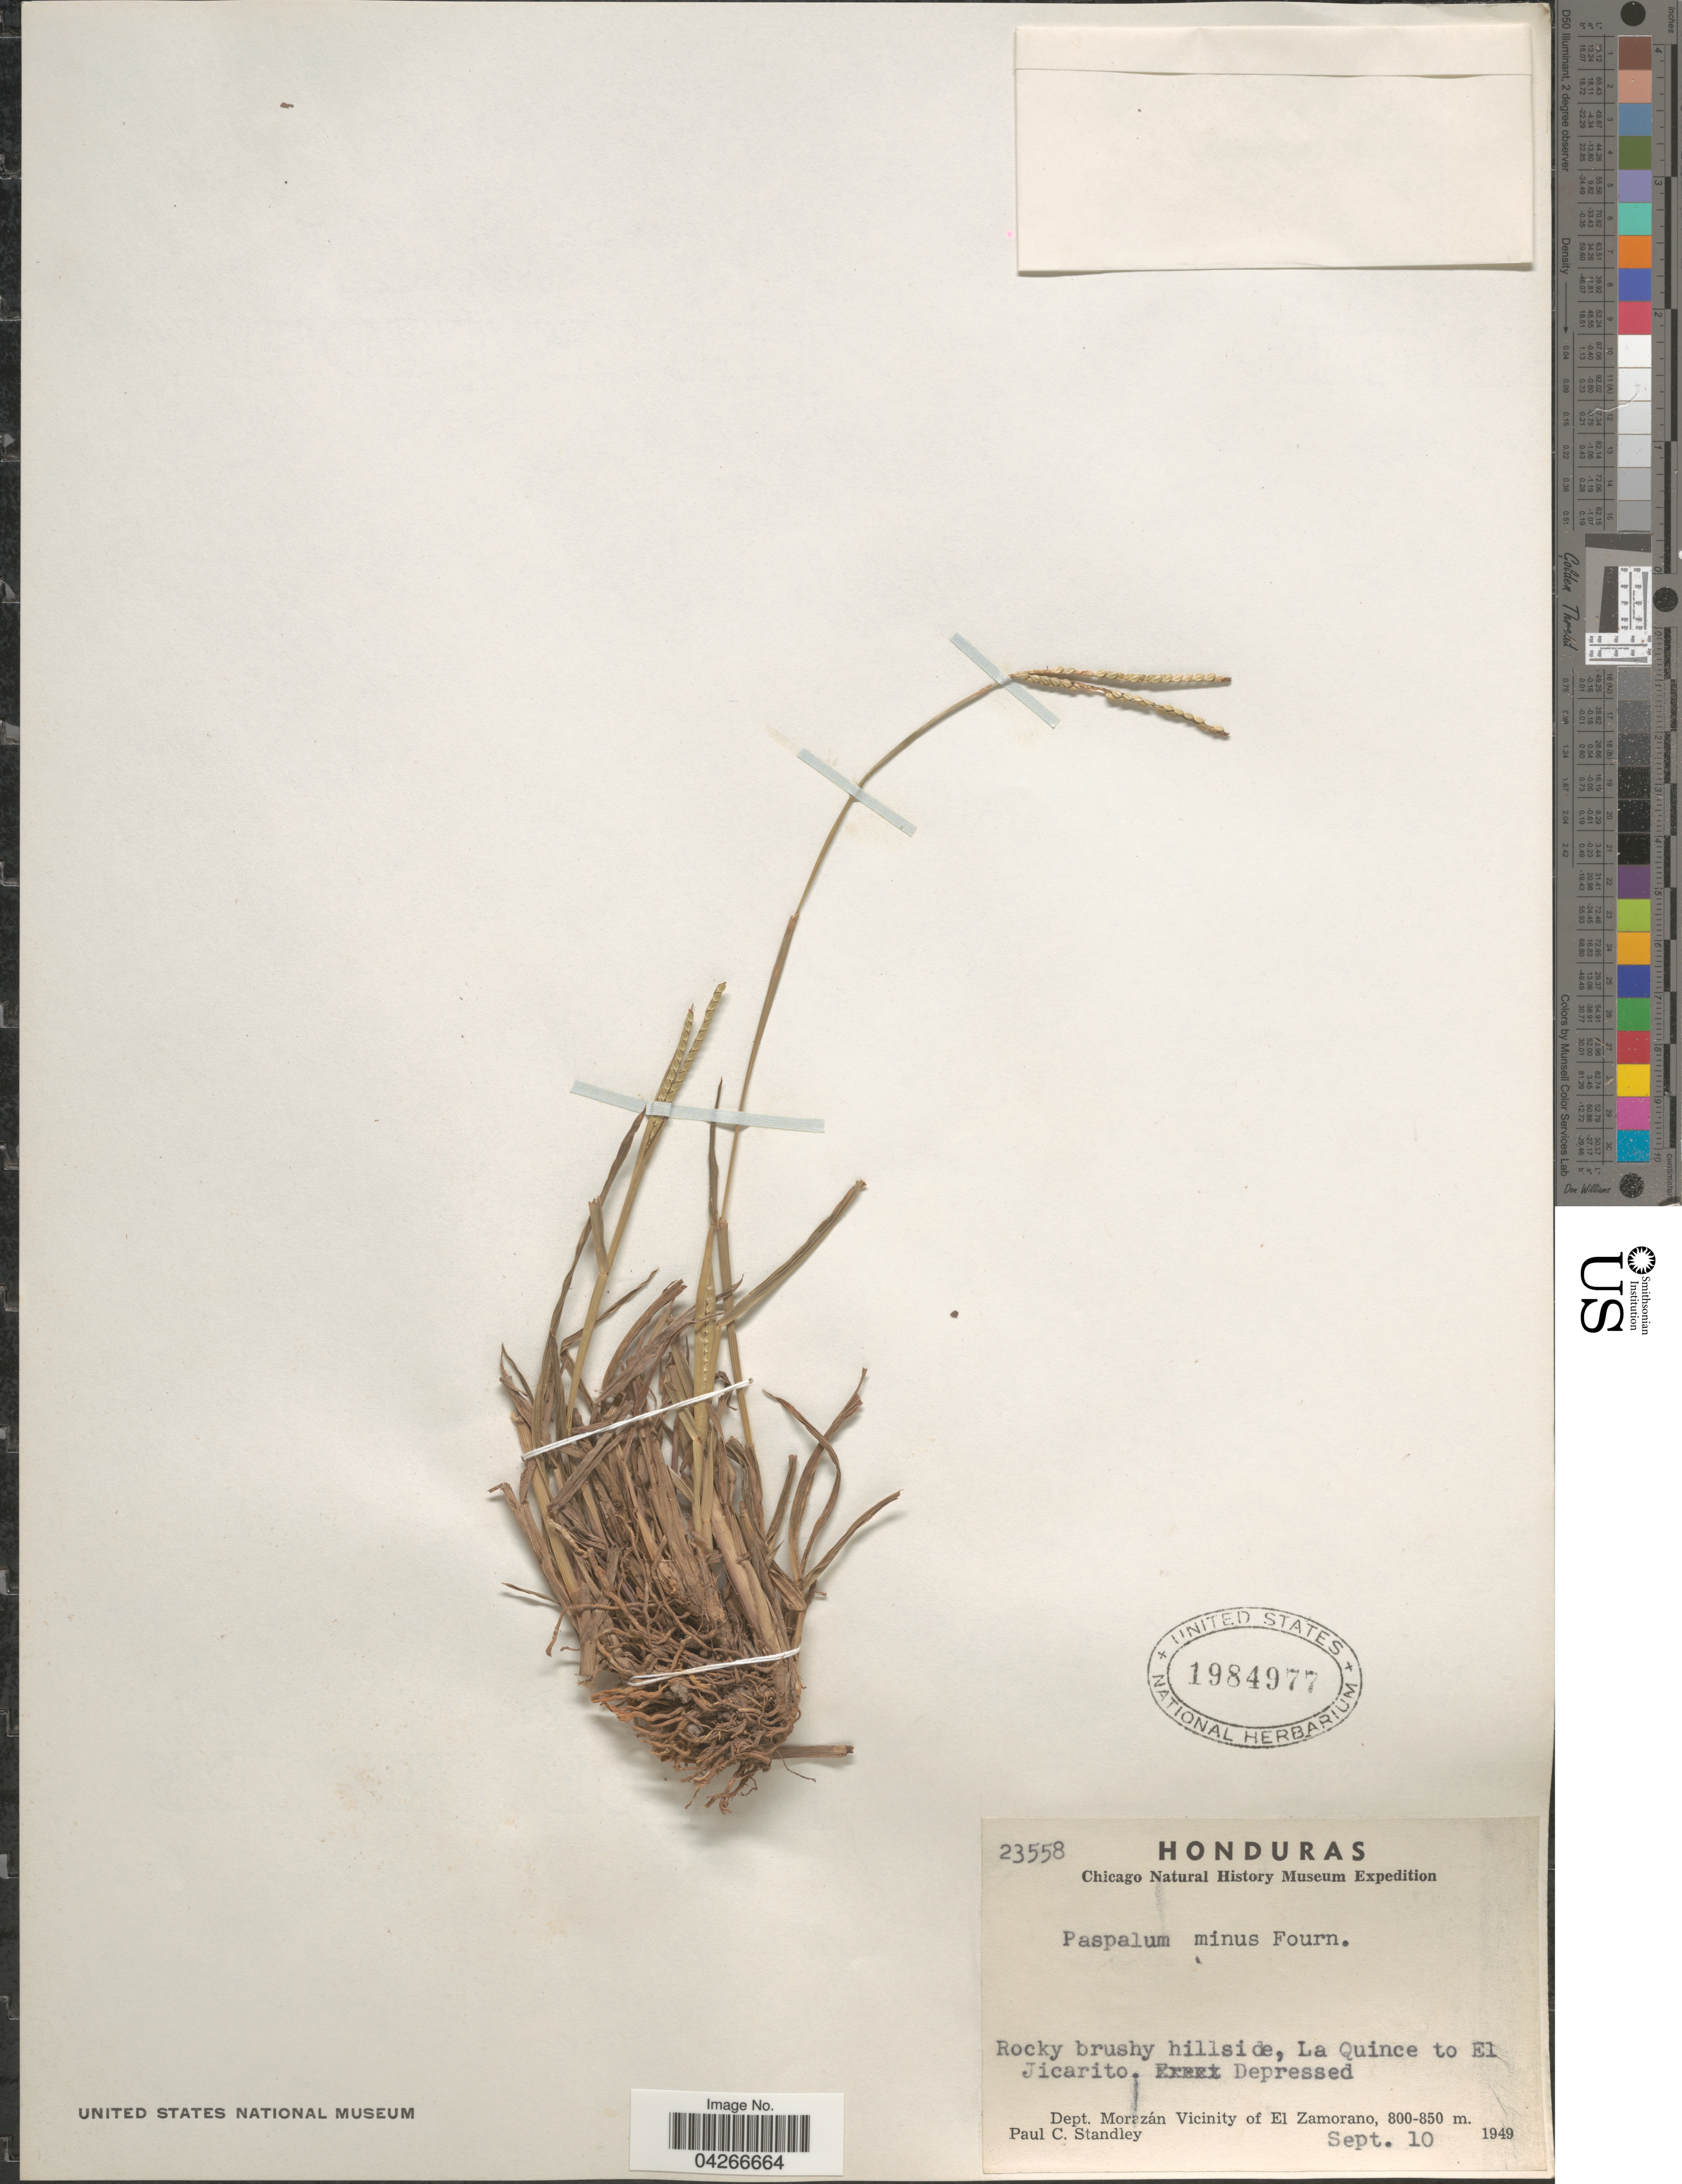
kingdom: Plantae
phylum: Tracheophyta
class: Liliopsida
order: Poales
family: Poaceae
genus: Paspalum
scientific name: Paspalum minus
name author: E. Fourn.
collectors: P. C. Standley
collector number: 23558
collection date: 1949-09-10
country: Honduras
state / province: Fco. Morazán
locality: Chicago Natural History Museum Expedition. La Quince to El Jicarito. Dept. Morazán Vicinity of El Zamorano.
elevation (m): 800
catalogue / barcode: US 1984977